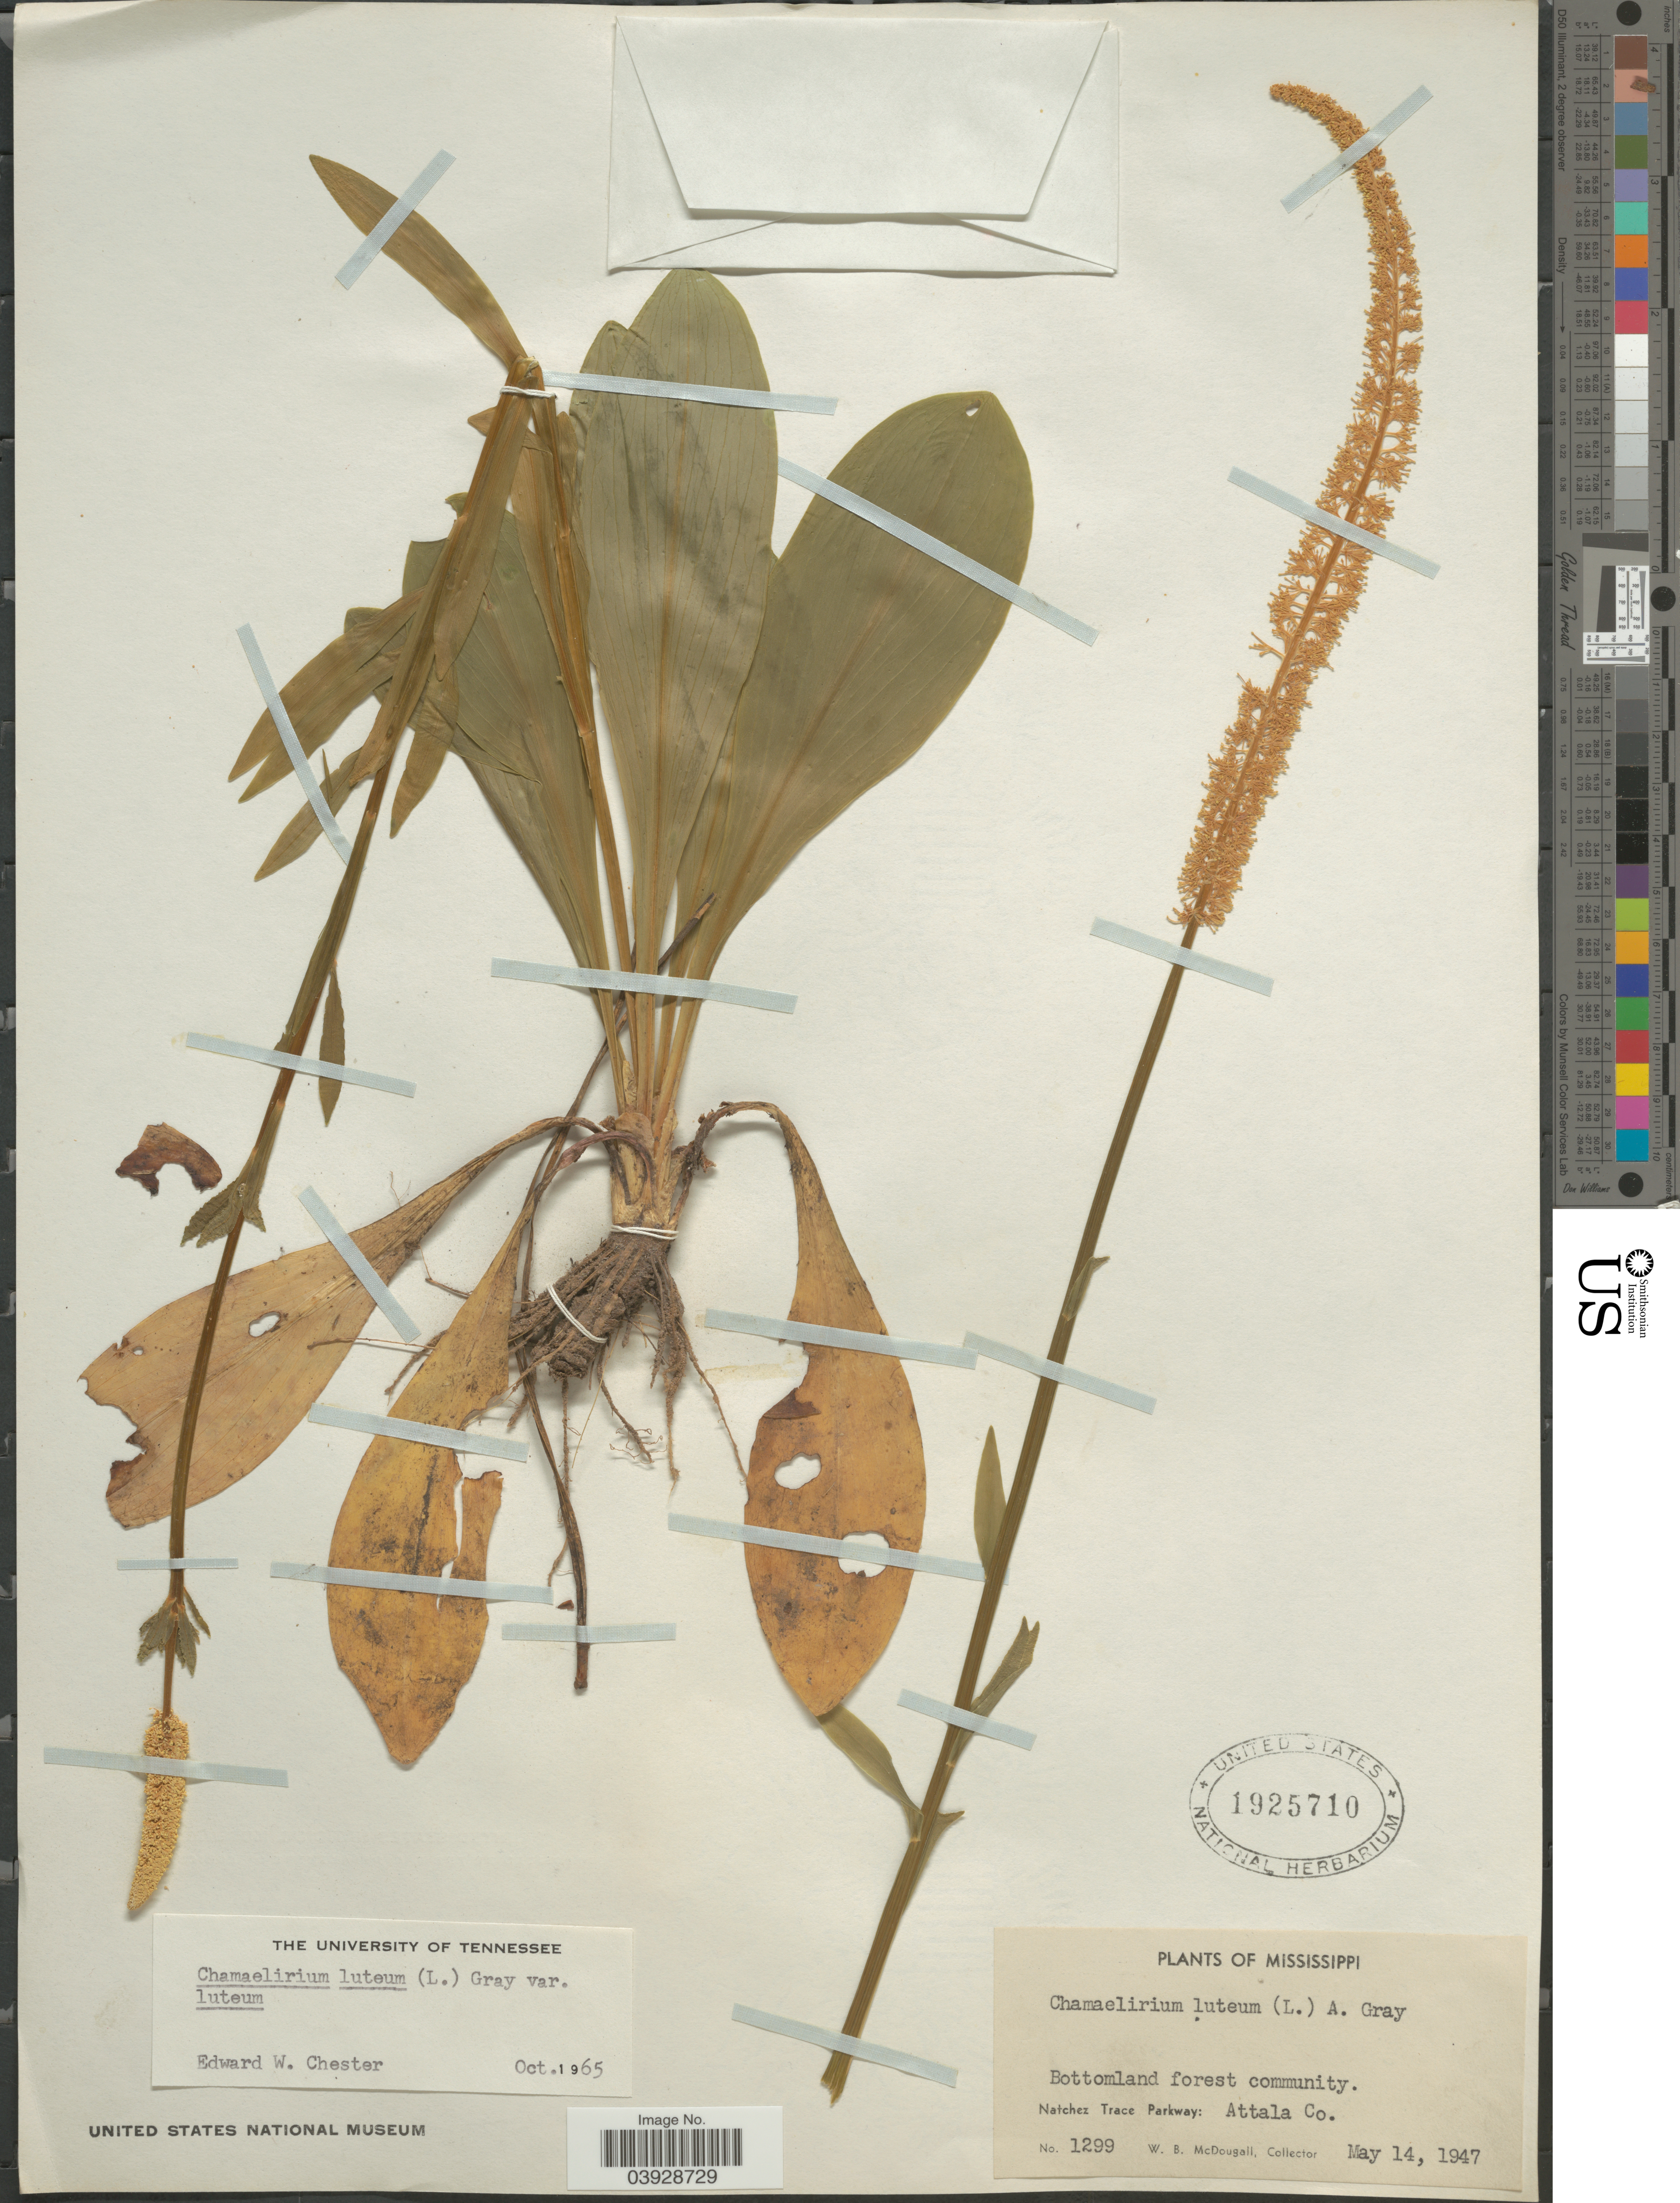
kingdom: Plantae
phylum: Tracheophyta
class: Liliopsida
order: Liliales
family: Melanthiaceae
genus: Chamaelirium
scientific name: Chamaelirium luteum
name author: (L.) A. Gray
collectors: W. B. McDougal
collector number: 1299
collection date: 1947-05-14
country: United States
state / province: Mississippi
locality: Natchez Trace Parkway: Attala Co.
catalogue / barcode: US 1925710